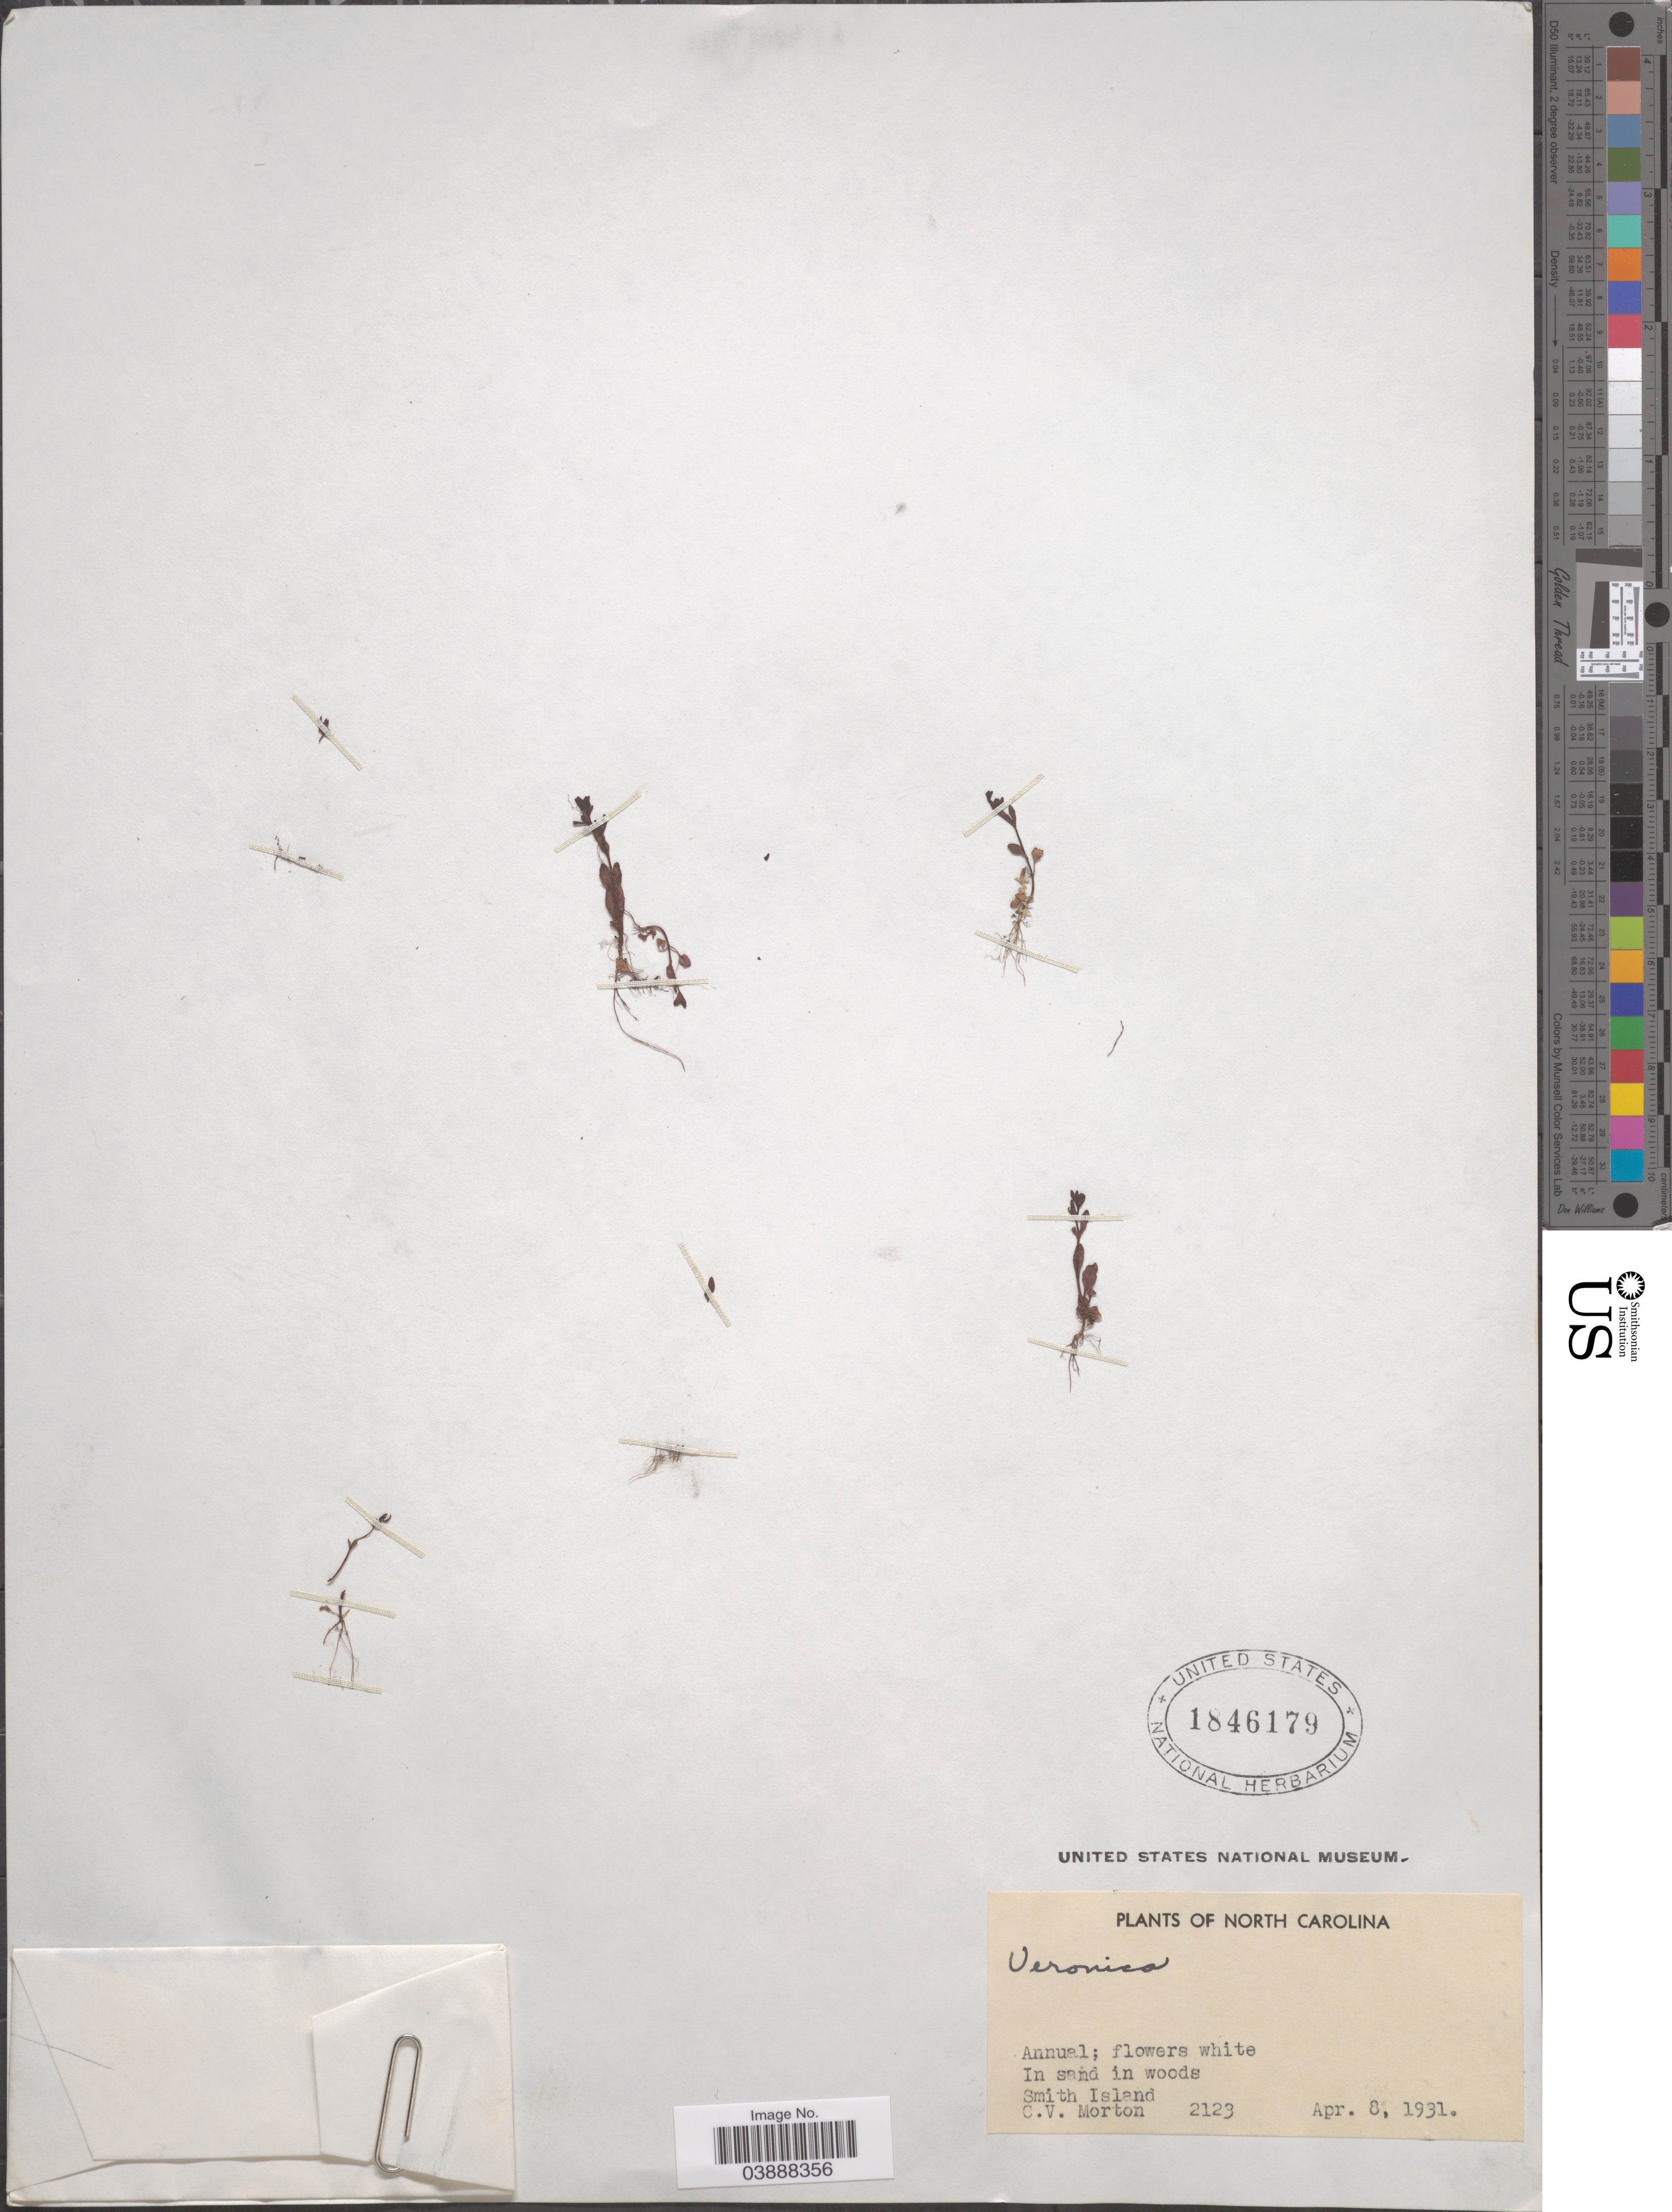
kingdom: Plantae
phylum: Tracheophyta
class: Magnoliopsida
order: Lamiales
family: Plantaginaceae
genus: Veronica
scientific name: Veronica peregrina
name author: L.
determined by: Albach, Dirk C.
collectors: C. V. Morton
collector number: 2123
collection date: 1931-04-08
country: United States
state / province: North Carolina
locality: Smith Island.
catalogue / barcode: US 1846179